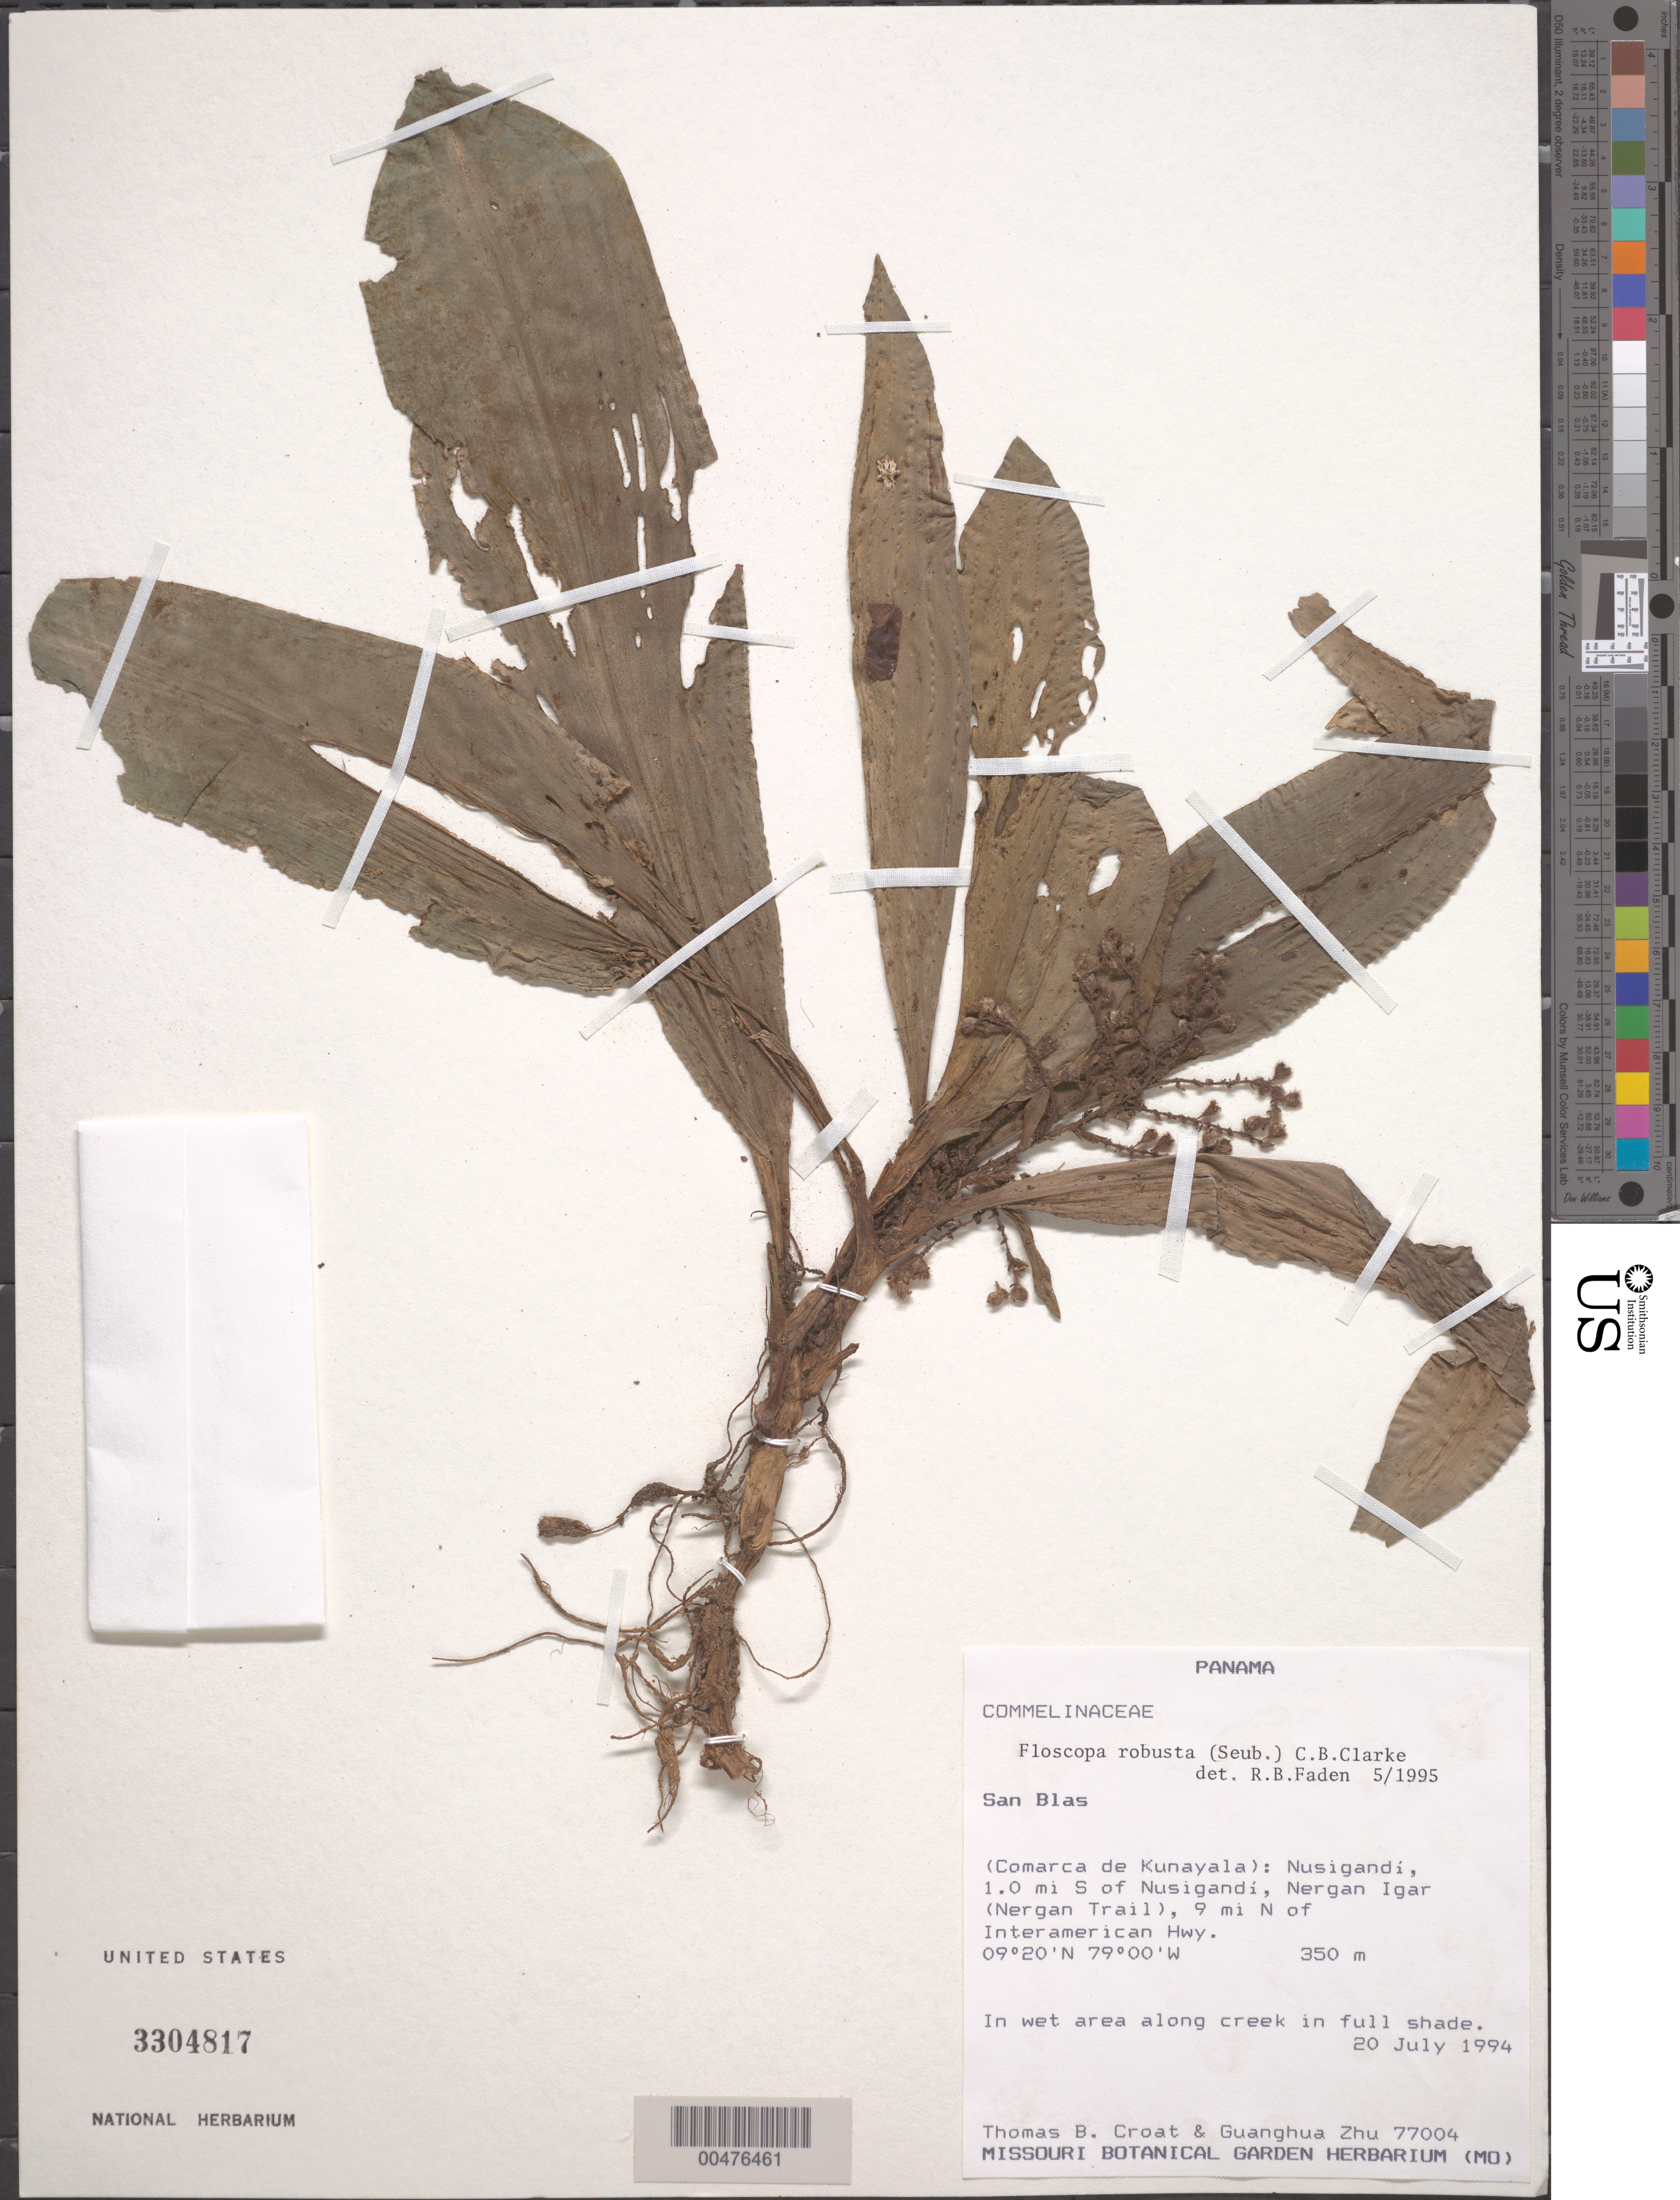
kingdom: Plantae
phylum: Tracheophyta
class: Liliopsida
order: Commelinales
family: Commelinaceae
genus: Floscopa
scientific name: Floscopa robusta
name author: (Seub.) C.B. Clarke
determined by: Faden, Robert B., (US), Smithsonian Institution - National Museum of Natural History (UNITED STATES)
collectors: T. B. Croat & G. H. Zhu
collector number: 77004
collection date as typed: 20 Jul 1994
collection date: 1994-07-20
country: Panama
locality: S of Nusigandi, InterAmerican Hwy., San Blas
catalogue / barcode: US 3304817